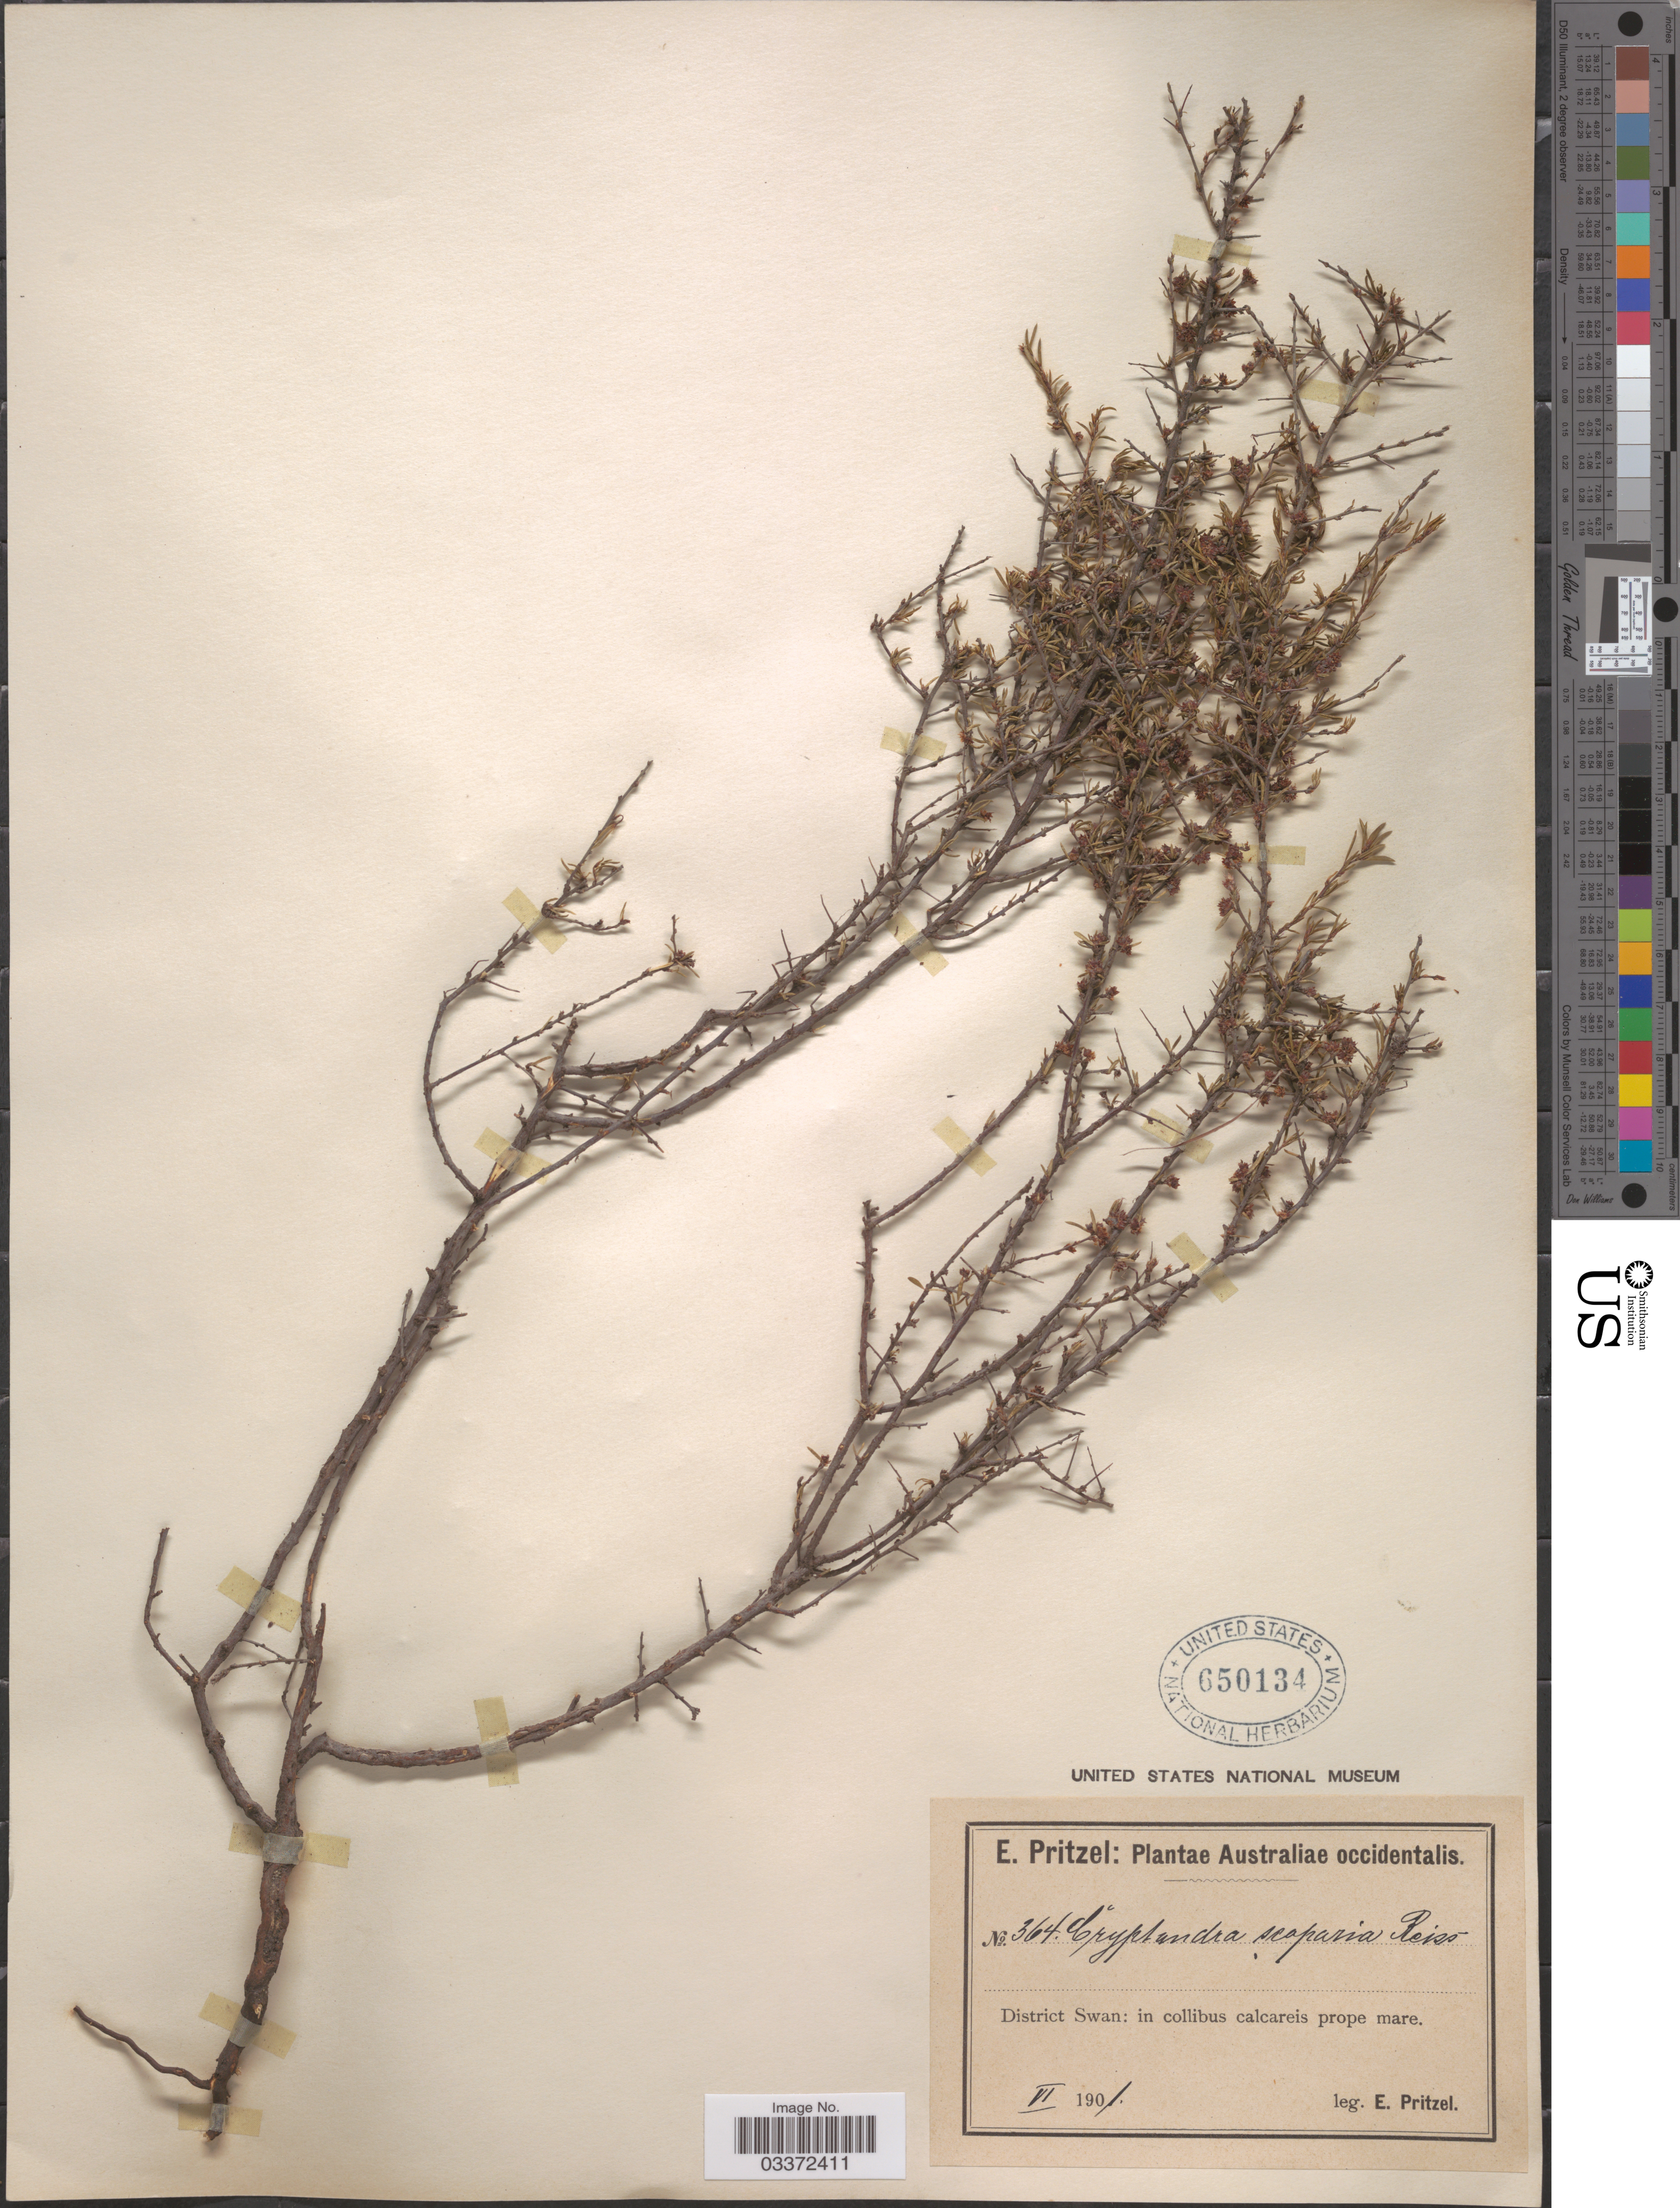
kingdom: Plantae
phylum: Tracheophyta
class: Magnoliopsida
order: Rosales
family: Rhamnaceae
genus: Cryptandra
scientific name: Cryptandra scoparia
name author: Reissek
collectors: E. G. Pritzel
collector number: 364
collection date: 1901-06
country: Australia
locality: Australiae occidentalis, District Swan: in collibus calcareis prope mare.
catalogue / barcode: US 650134